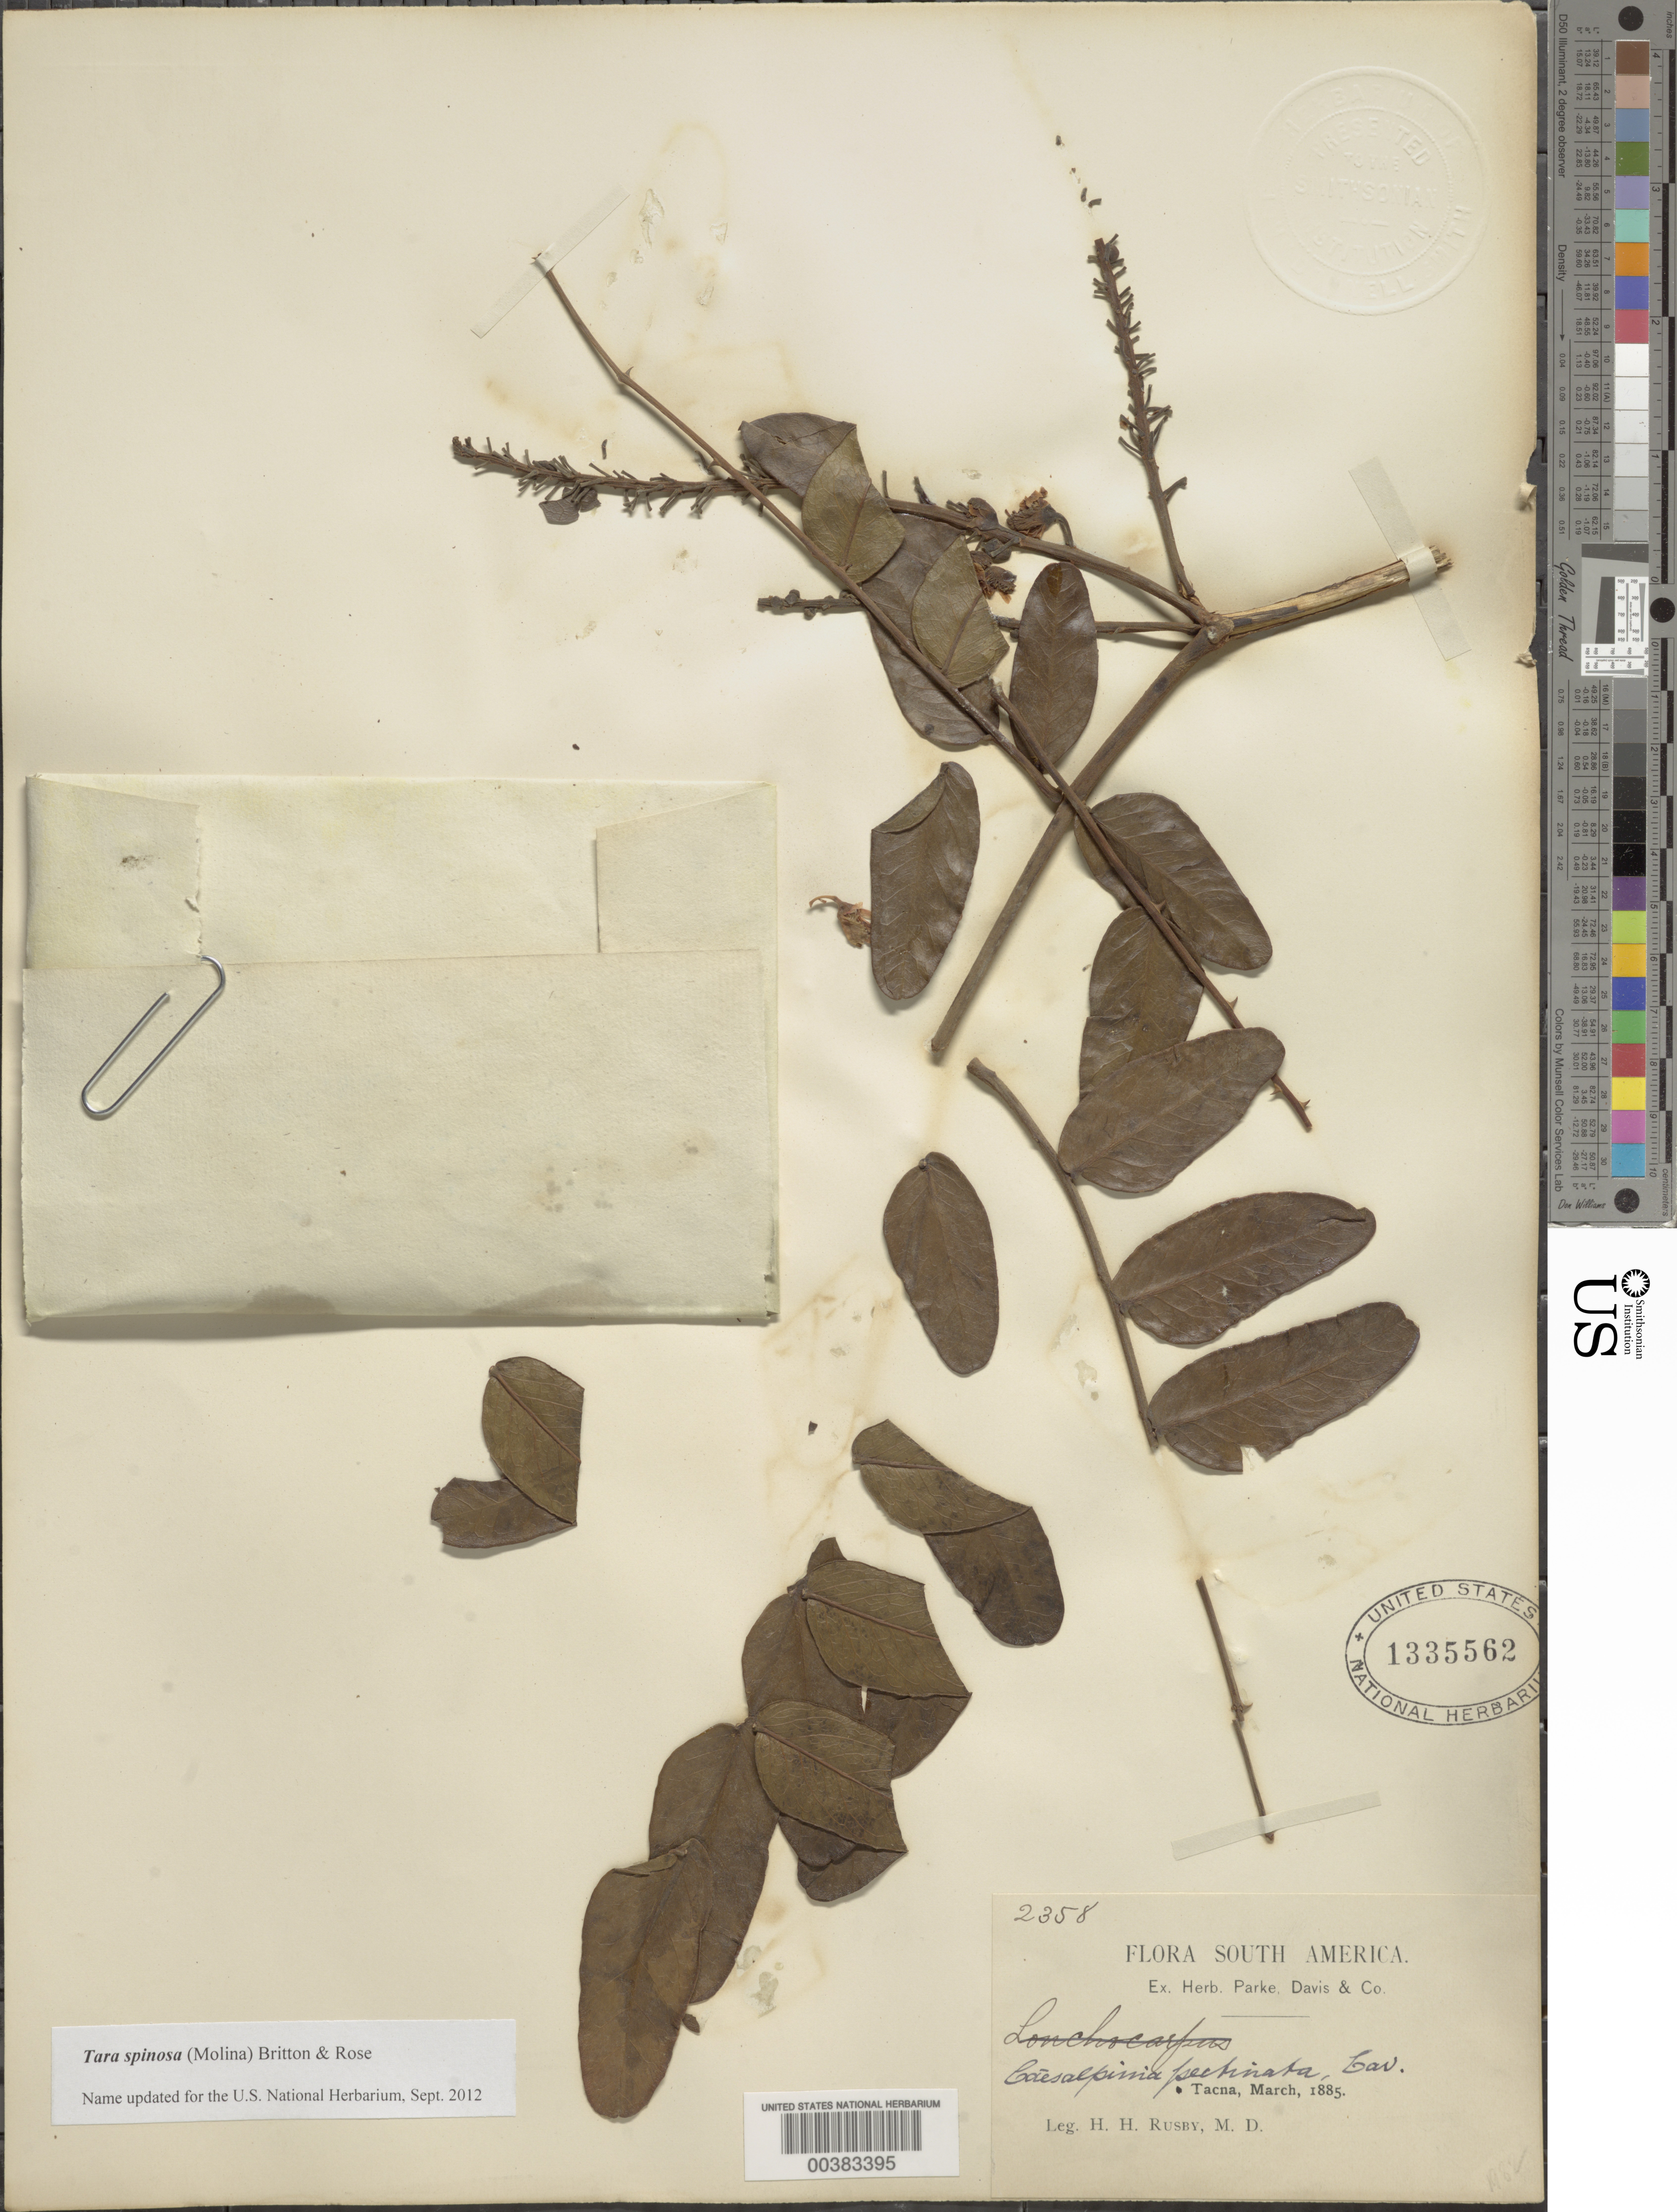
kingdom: Plantae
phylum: Tracheophyta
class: Magnoliopsida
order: Fabales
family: Fabaceae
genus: Tara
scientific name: Tara spinosa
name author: (Molina) Britton & Rose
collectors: H. H. Rusby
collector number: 2358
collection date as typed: Mar 1885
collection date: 1885-03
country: Peru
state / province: Tacna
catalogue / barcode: US 1335562